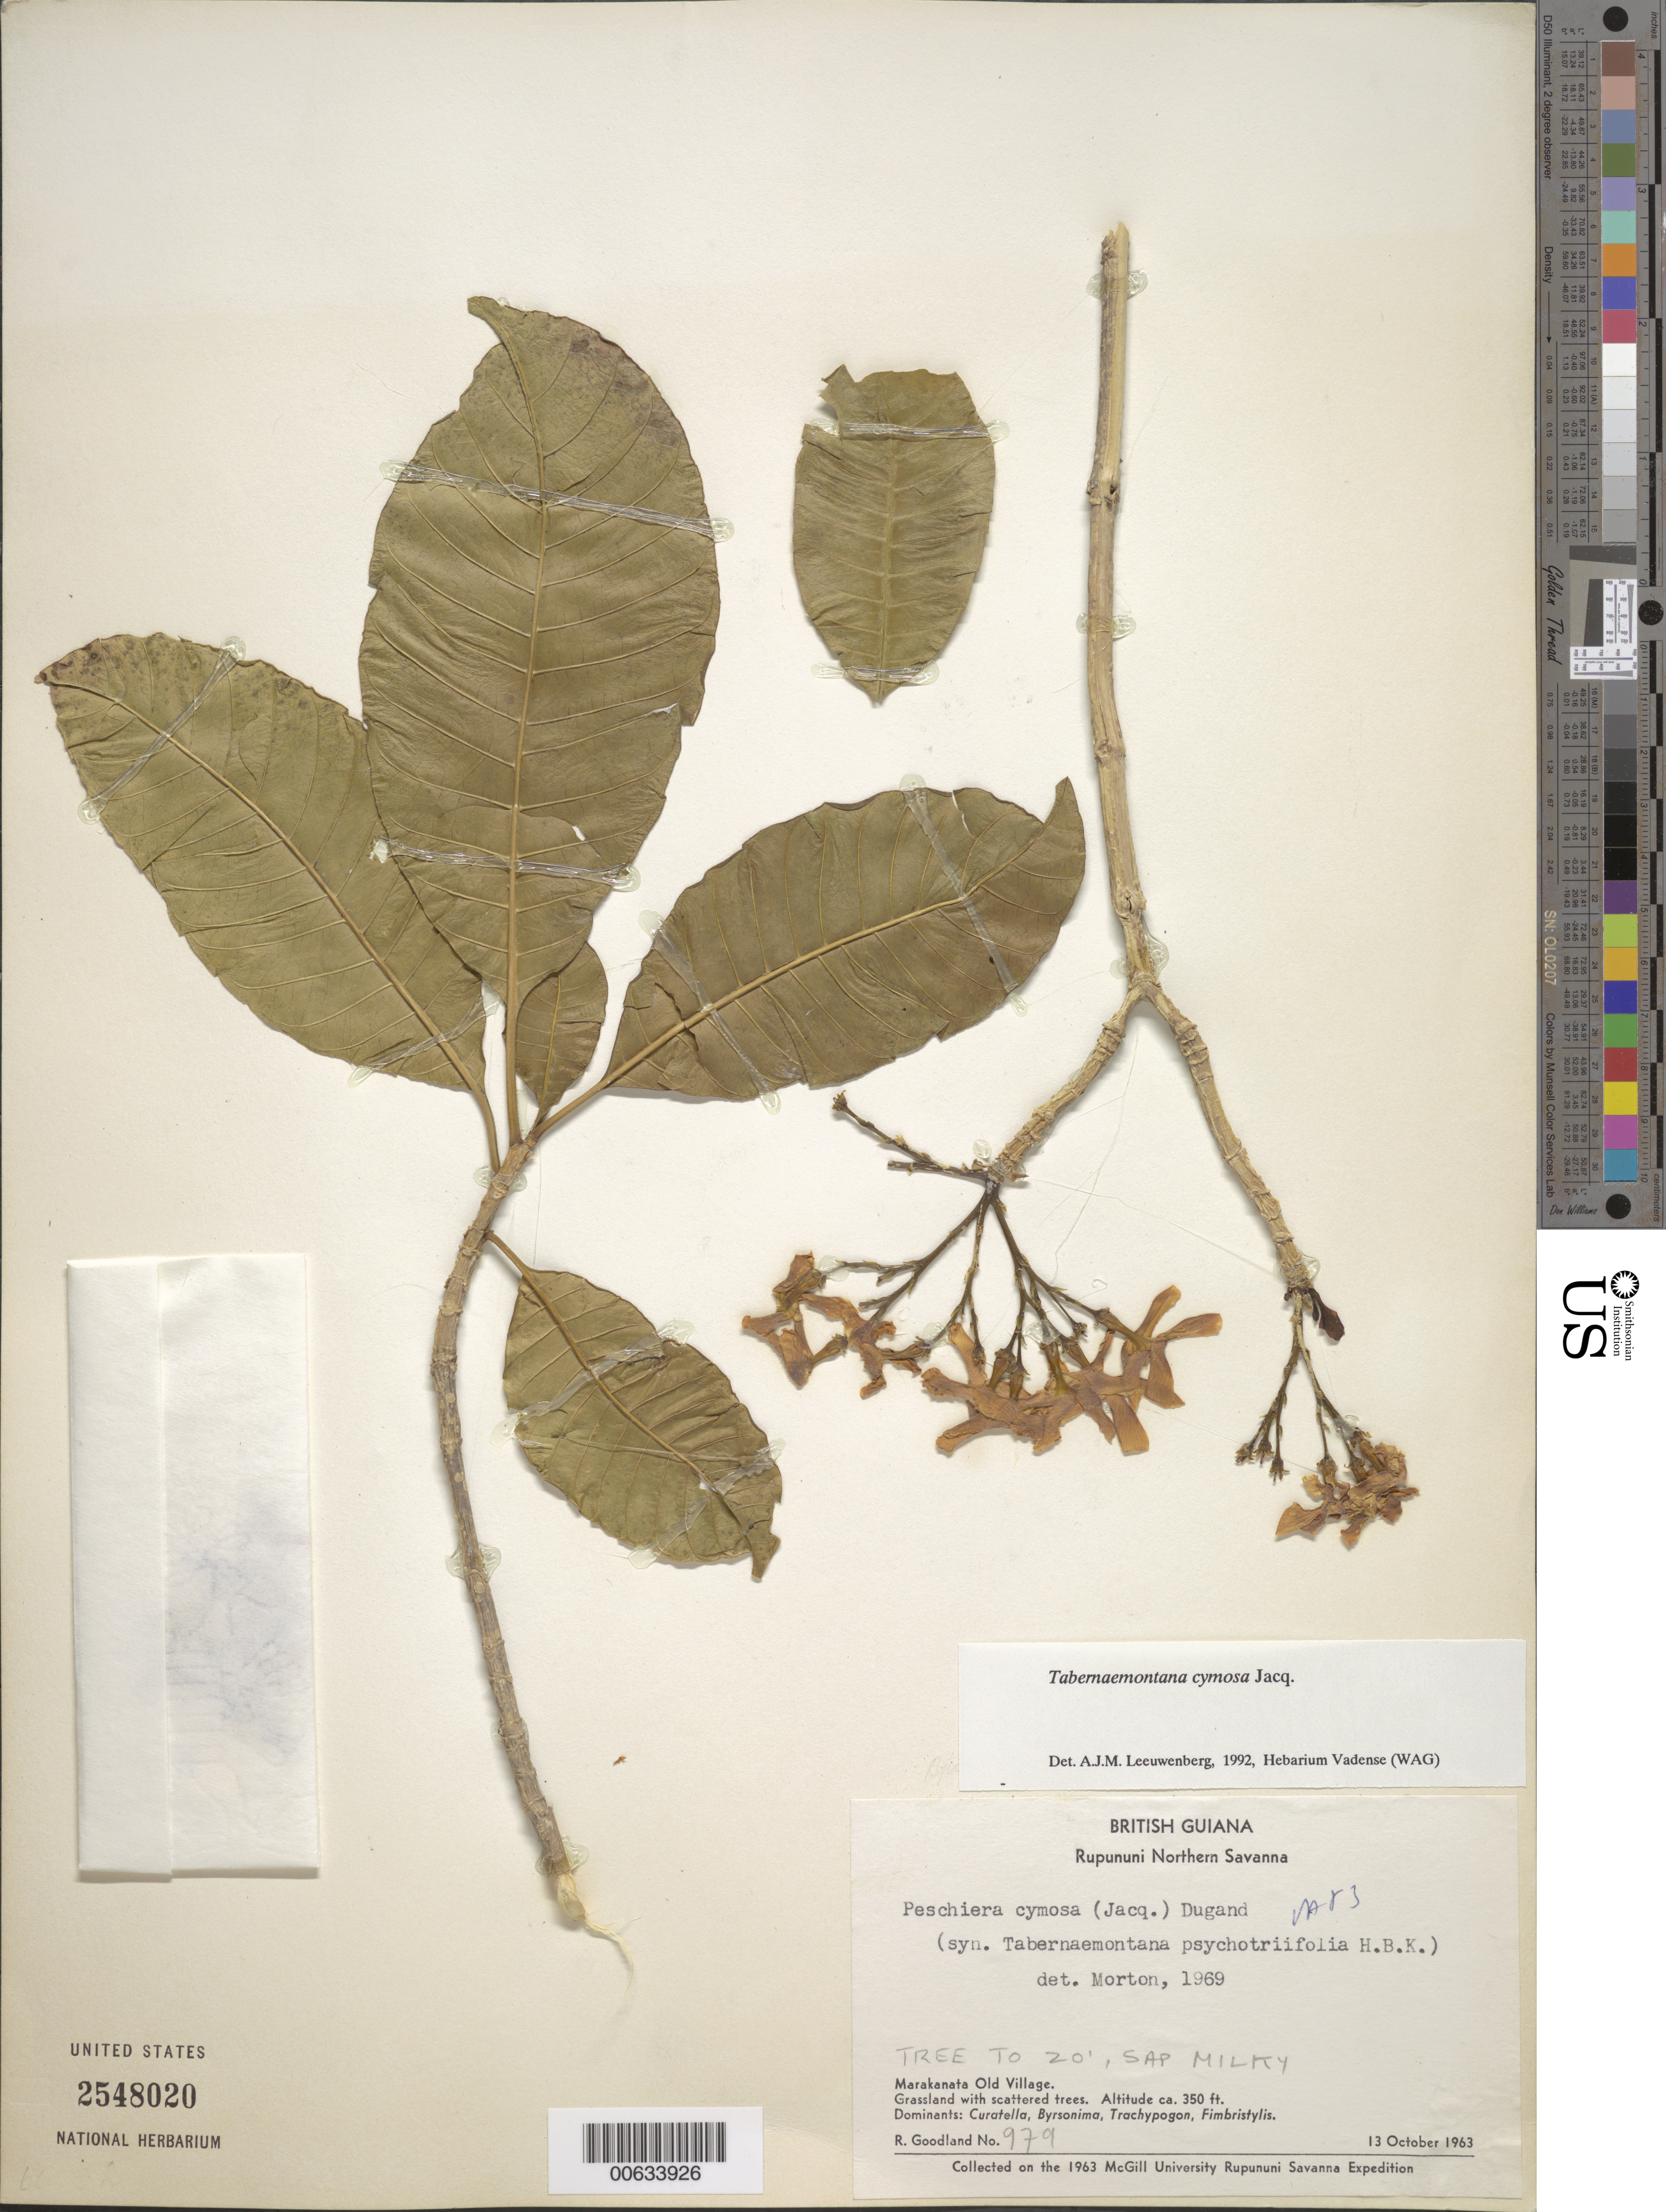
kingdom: Plantae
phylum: Tracheophyta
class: Magnoliopsida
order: Gentianales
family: Apocynaceae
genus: Tabernaemontana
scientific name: Tabernaemontana cymosa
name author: Jacq.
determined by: Leeuwenberg, A. J. M.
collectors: R. Goodland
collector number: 979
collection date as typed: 13-Oct-63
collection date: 1963-10-13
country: Guyana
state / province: U. Takutu-U. Essequibo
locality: Rupununi Northern Savanna, Marakanata Old Village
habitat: Grassland with scattered trees. Dominants: Curatella, Byrsonima, Trachypogon, Fimbristylis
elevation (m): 107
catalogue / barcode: US 2548020